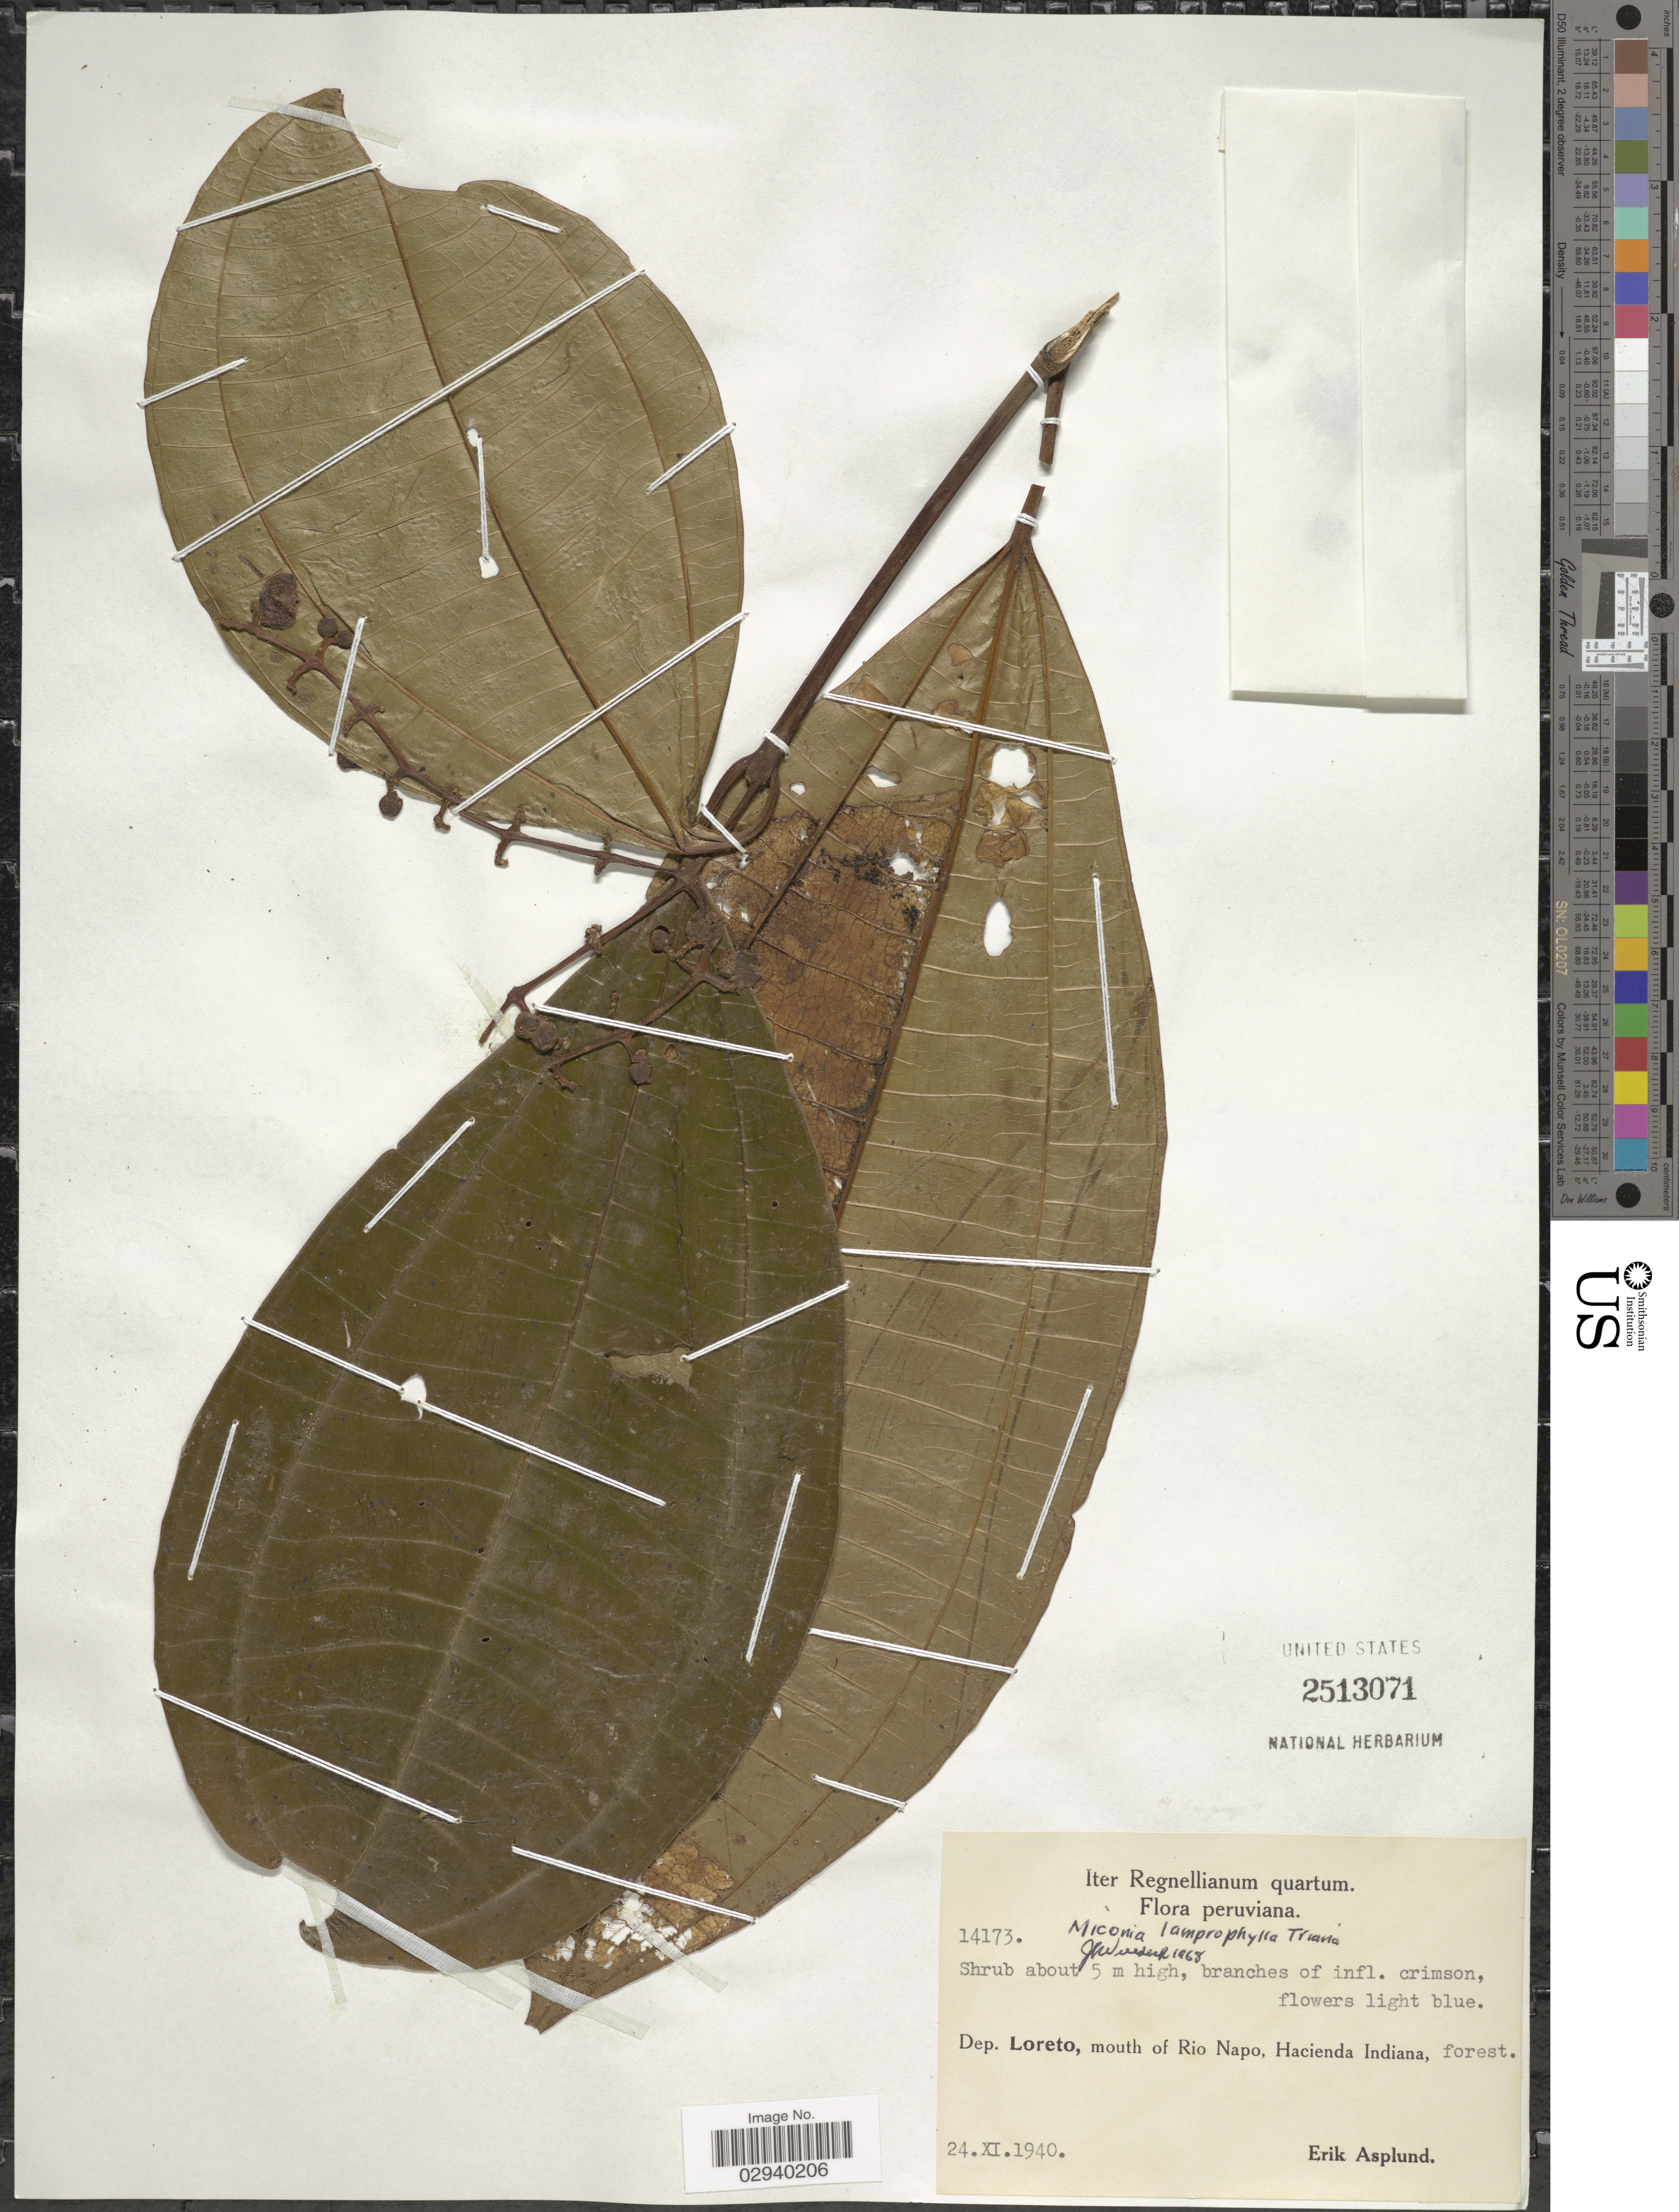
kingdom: Plantae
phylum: Tracheophyta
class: Magnoliopsida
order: Myrtales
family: Melastomataceae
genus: Miconia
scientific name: Miconia lamprophylla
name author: Triana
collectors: E. Asplund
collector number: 14173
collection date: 1940-11-24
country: Peru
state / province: Loreto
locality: Dep. Loreto, mouth of Rio Napo, Hacienda Indiana.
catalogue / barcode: US 2513071